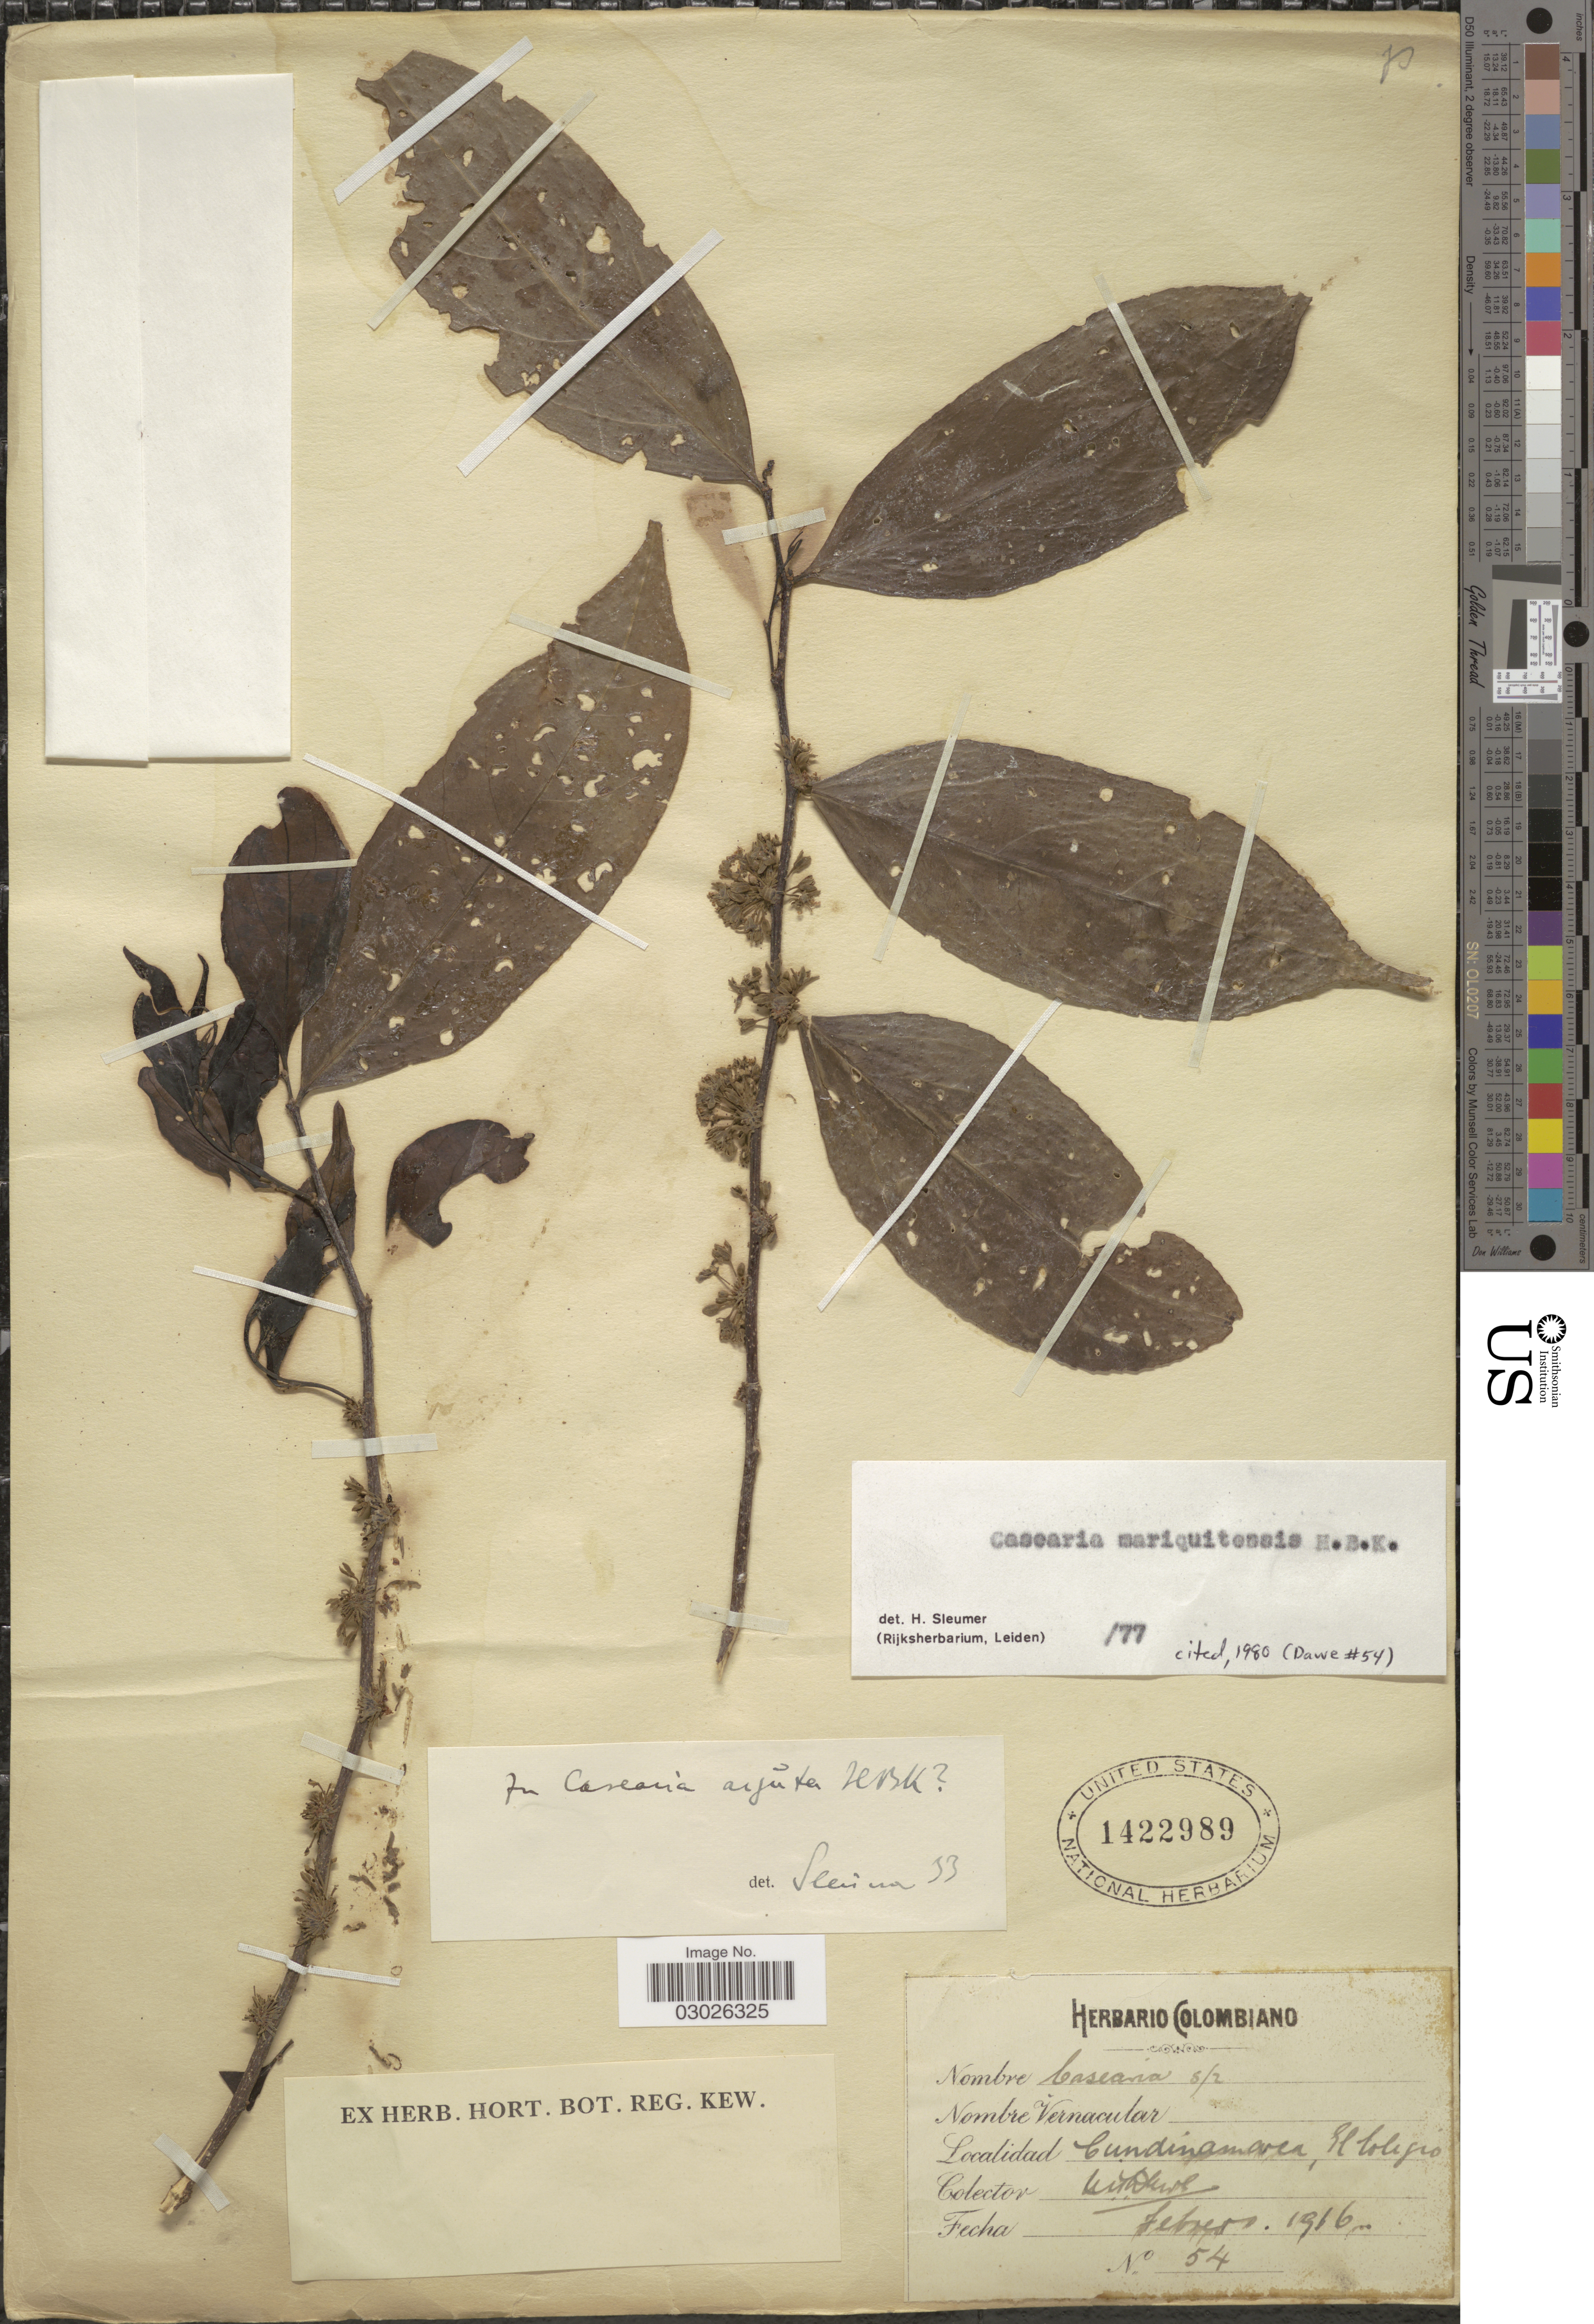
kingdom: Plantae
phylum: Tracheophyta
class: Magnoliopsida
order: Malpighiales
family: Salicaceae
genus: Casearia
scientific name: Casearia mariquitensis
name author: Kunth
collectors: M. T. Dawe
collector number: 54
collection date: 1916-02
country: Colombia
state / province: Cundinamarca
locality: Cundinamarca, El Colegio.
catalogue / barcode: US 1422989